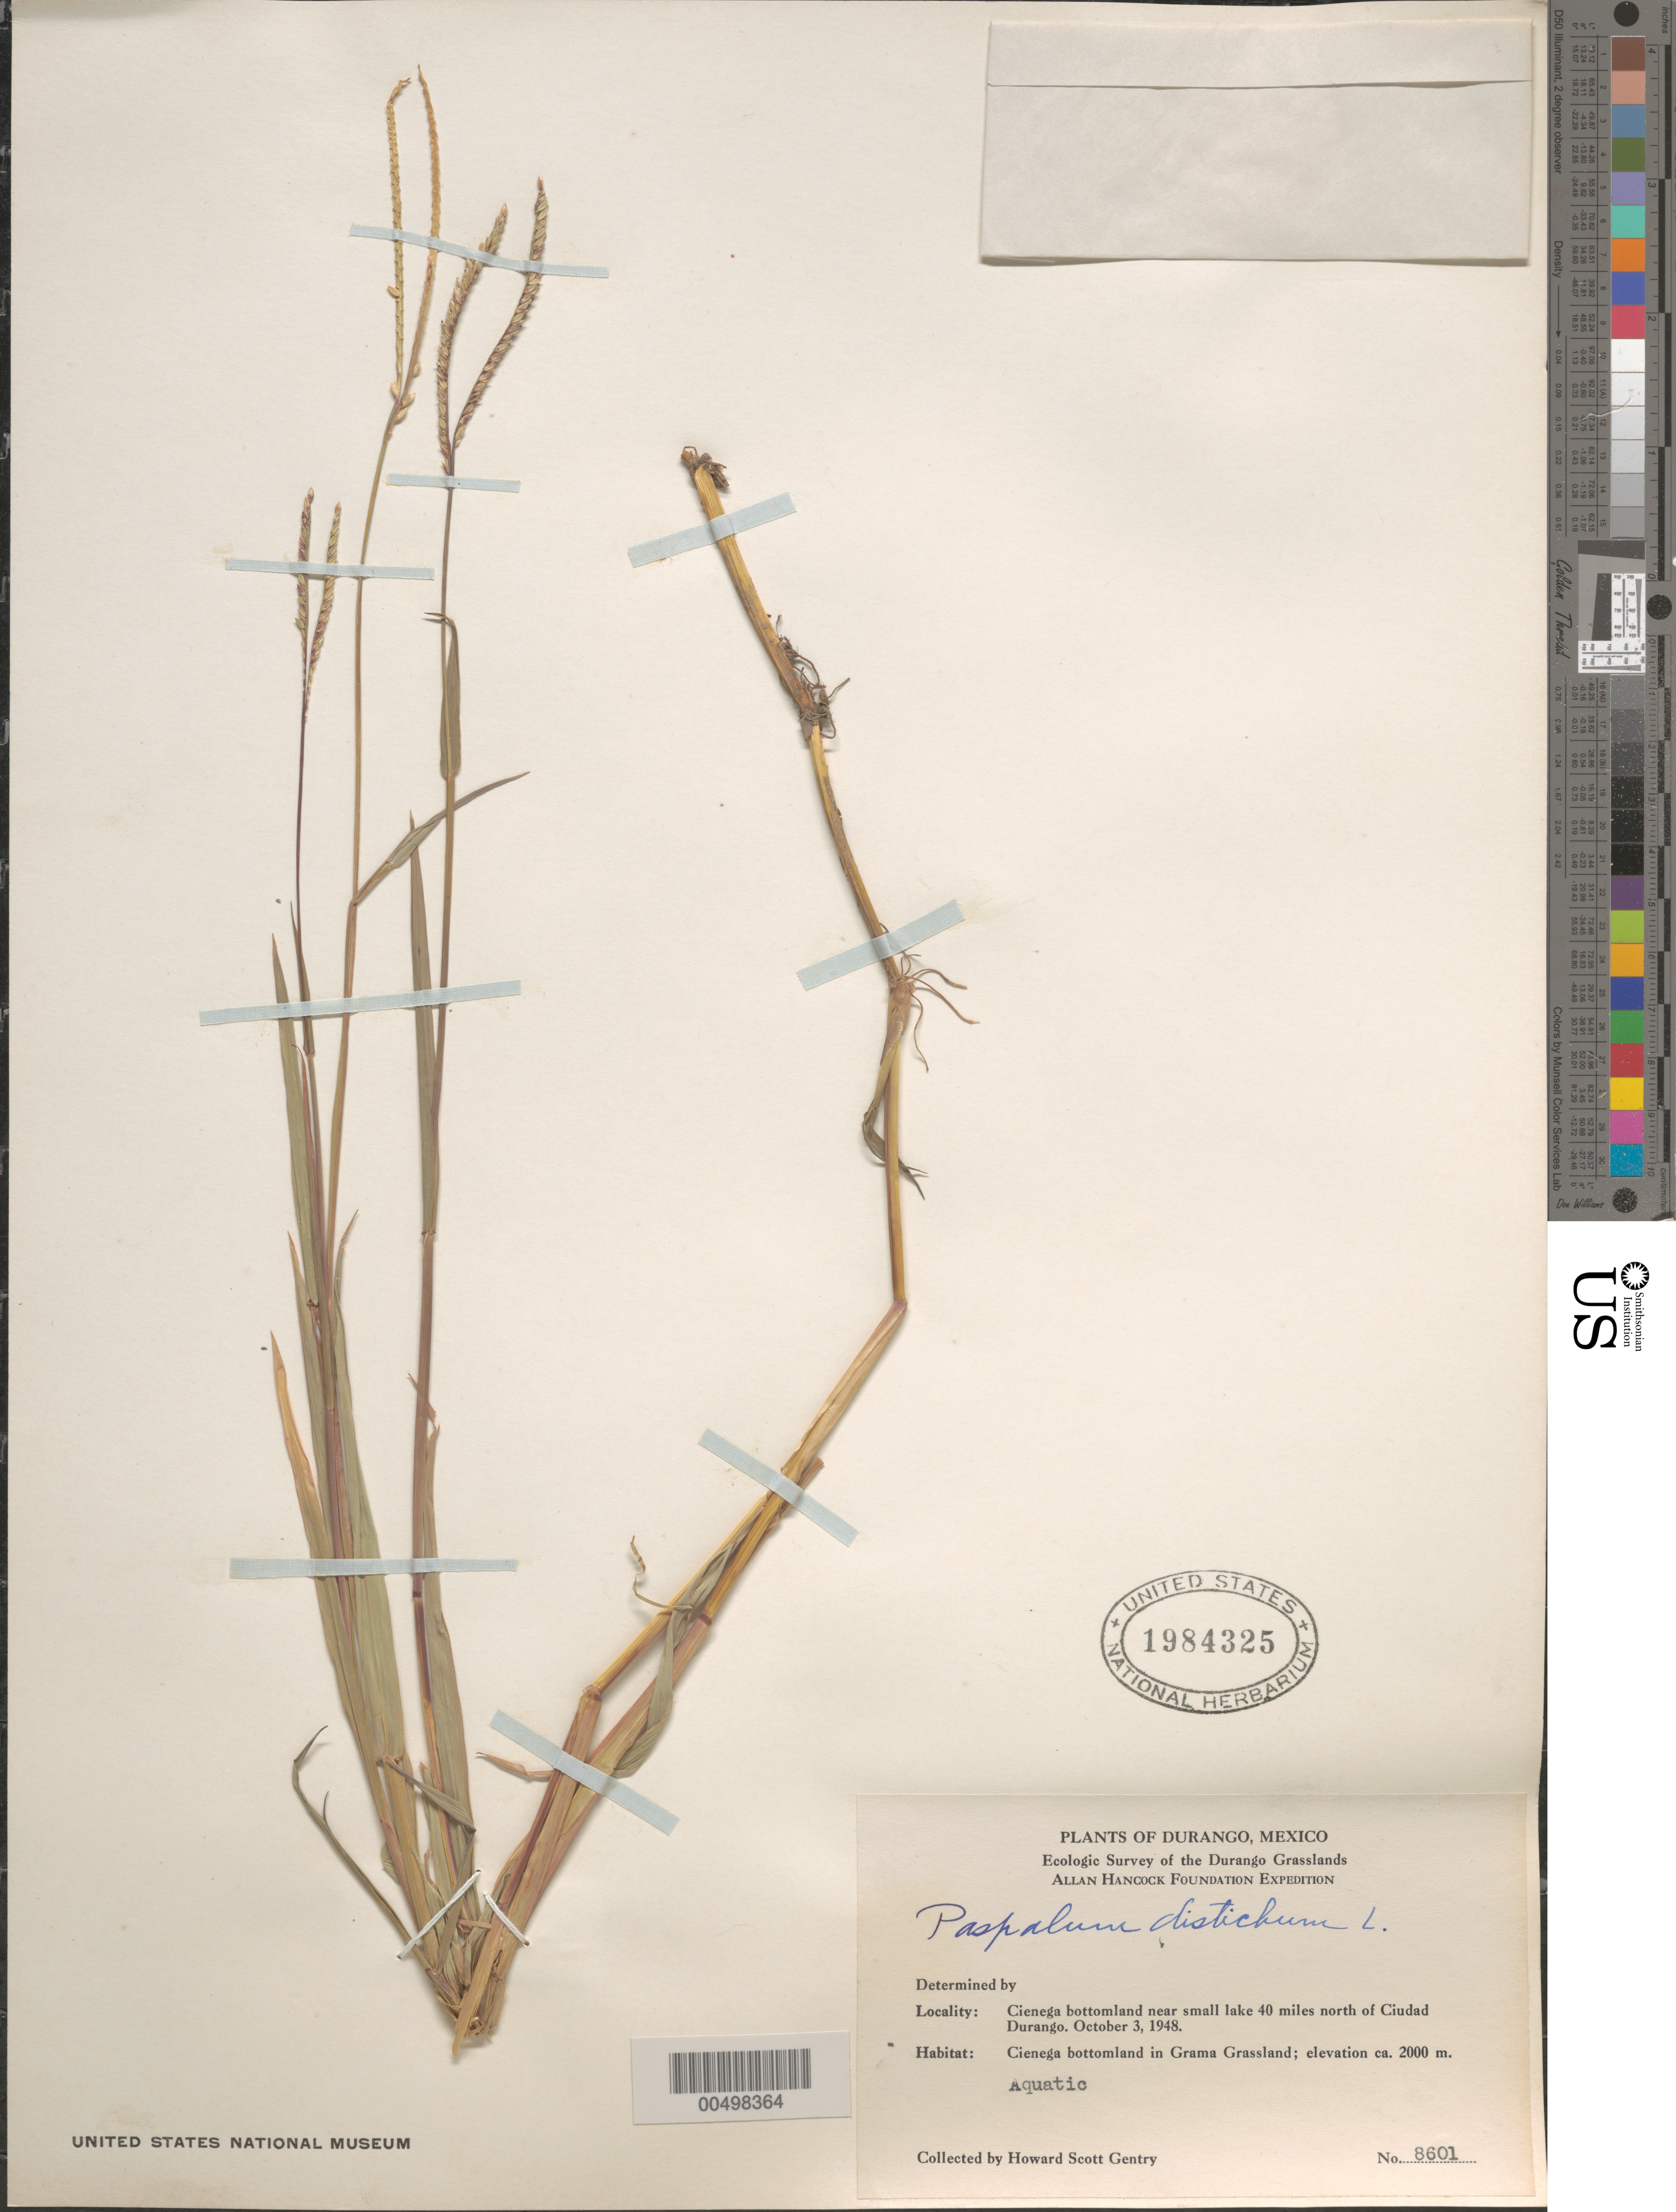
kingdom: Plantae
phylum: Tracheophyta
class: Liliopsida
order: Poales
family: Poaceae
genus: Paspalum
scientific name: Paspalum paspaloides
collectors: V. H. Gentry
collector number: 8601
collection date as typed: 3 Oct 1948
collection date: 1948-10-03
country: Mexico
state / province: Durango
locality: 40 mi N of Ciudad Durango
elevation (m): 2000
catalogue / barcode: US 1984325